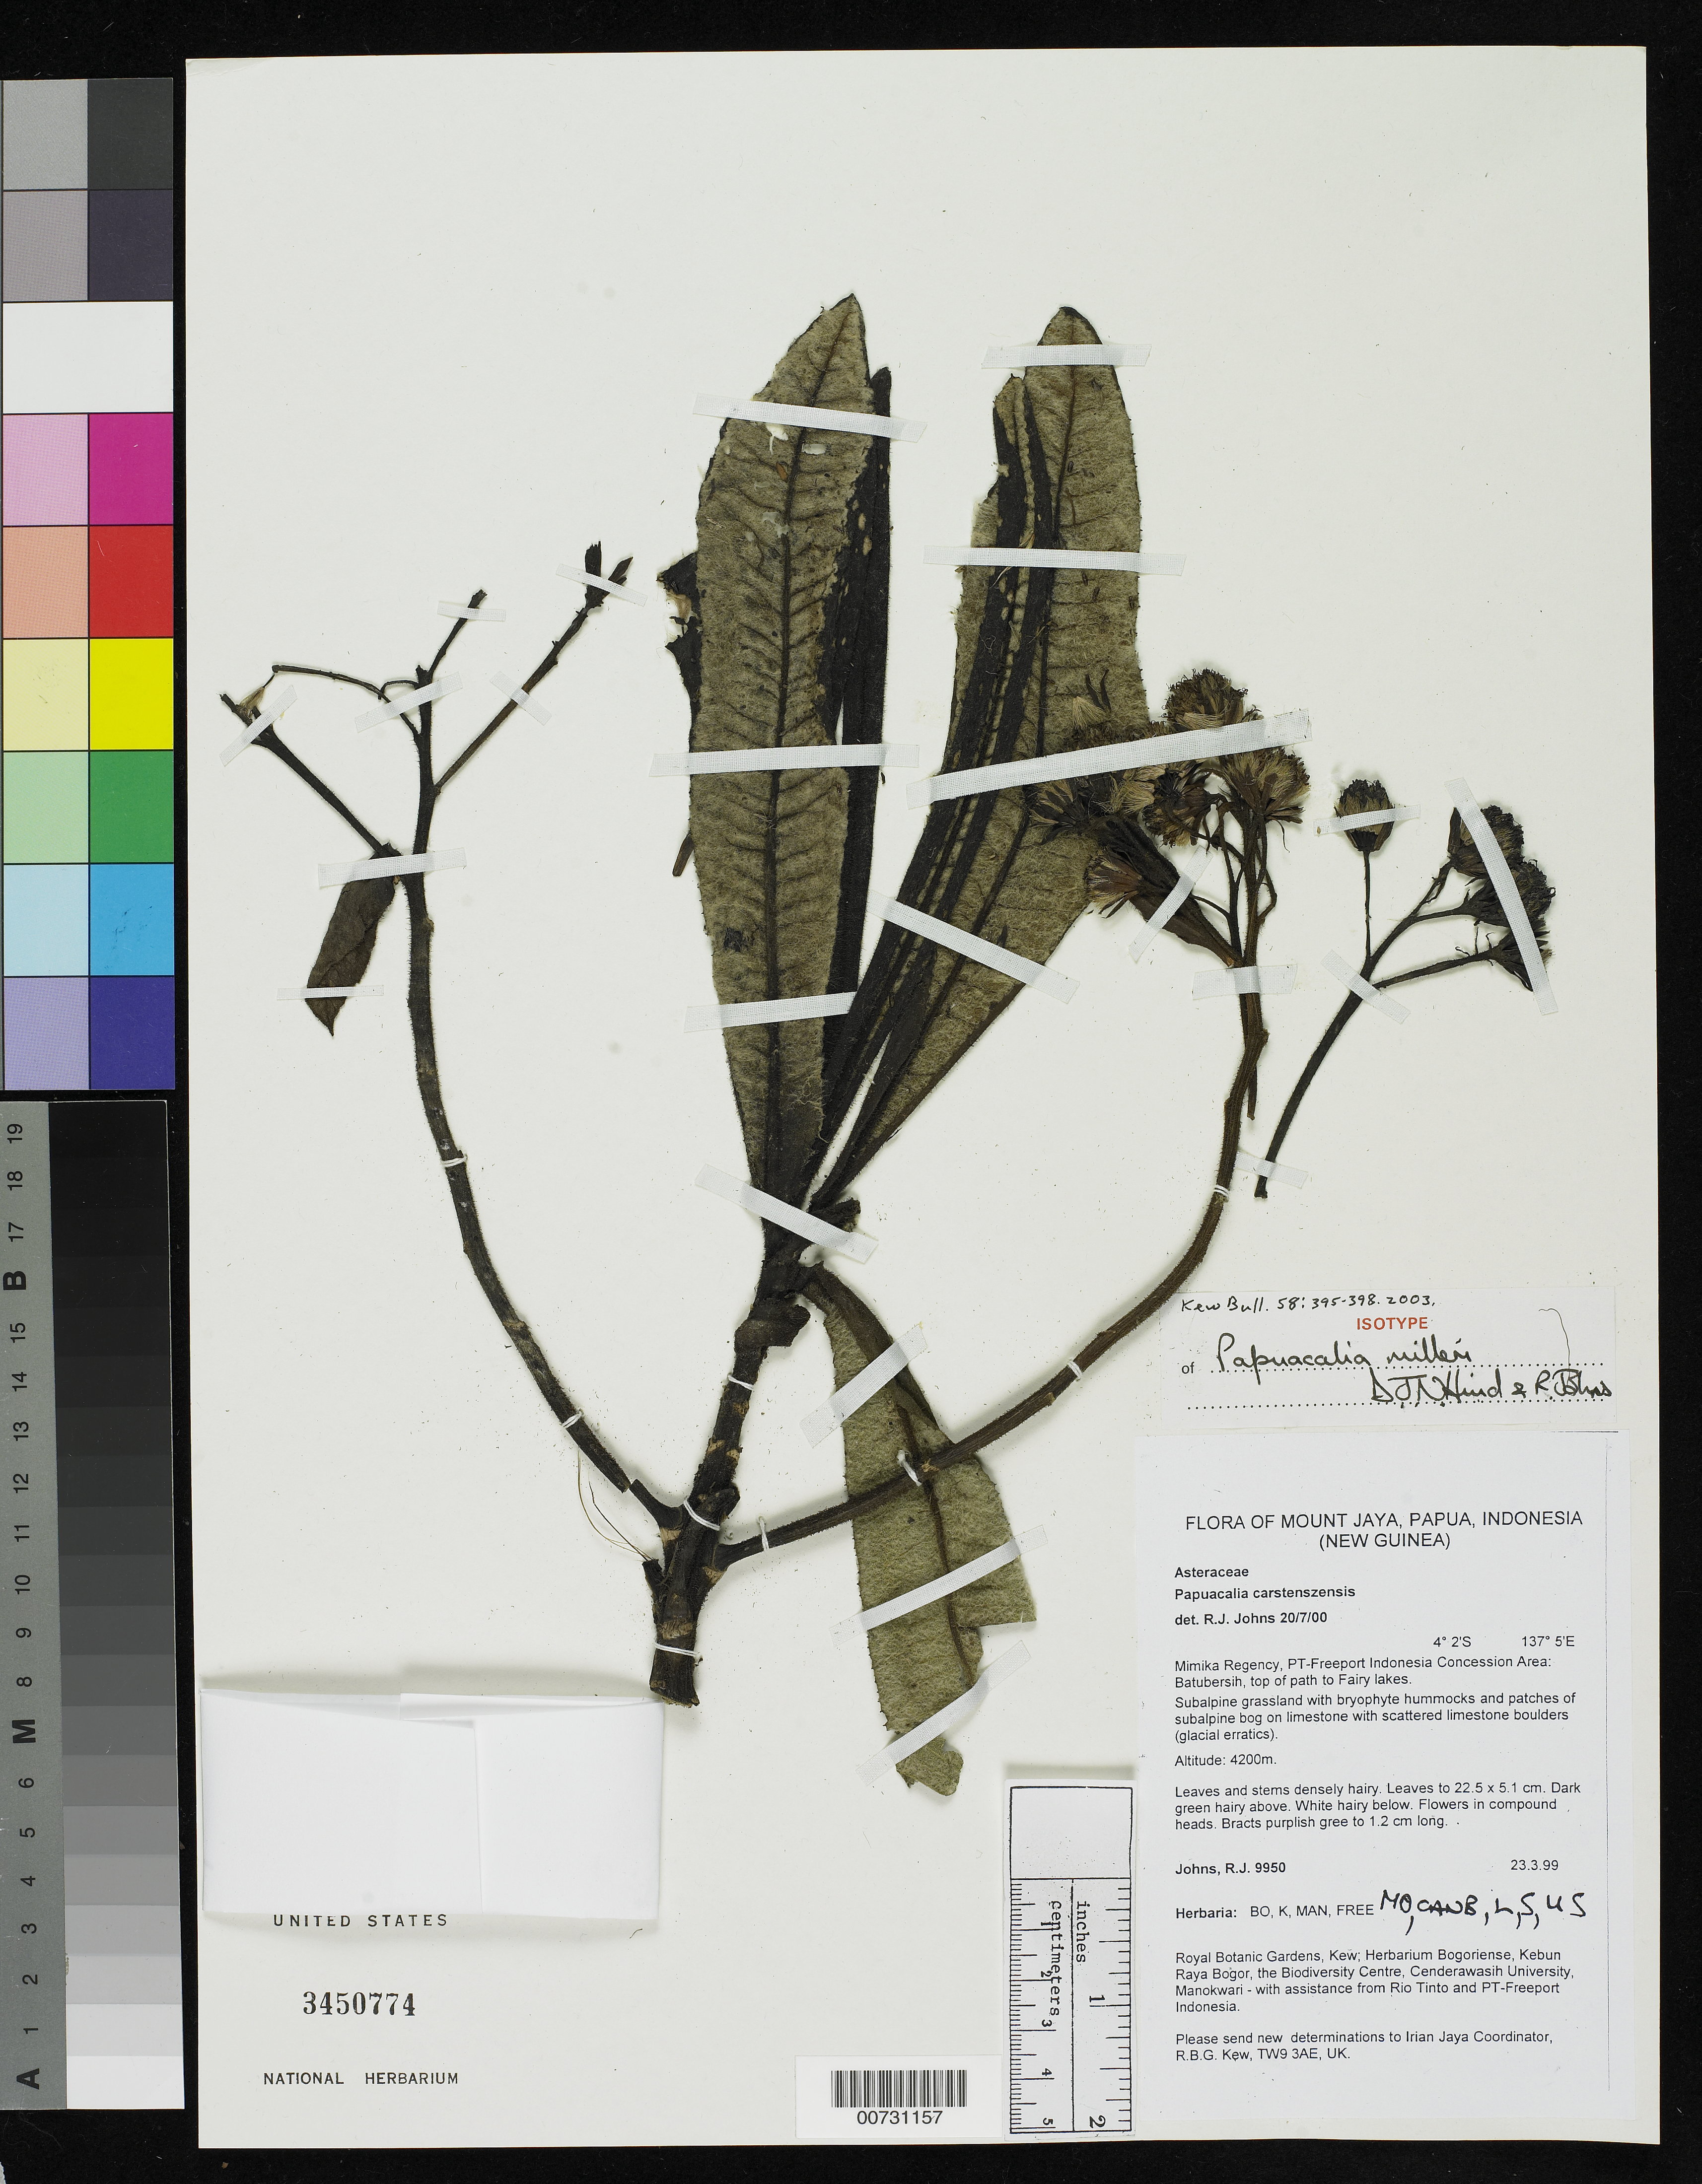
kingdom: Plantae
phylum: Tracheophyta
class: Magnoliopsida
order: Asterales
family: Asteraceae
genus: Papuacalia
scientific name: Papuacalia milleri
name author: D.J.N. Hind & R.J. Johns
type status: Isotype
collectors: R. Johns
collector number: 9950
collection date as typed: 23 Mar 1999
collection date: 1999-03-23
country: Indonesia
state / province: Papua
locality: Mimika Regency, PT-Freeport Indonesia Concession Area: Batubersih, top of path to Fairy lakes.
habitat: Subalpine grassland with bryophyte hummocks and patches of subalpine bog on limestone with scattered limestone boulders (glacial erratics).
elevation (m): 4200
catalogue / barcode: US 3450774